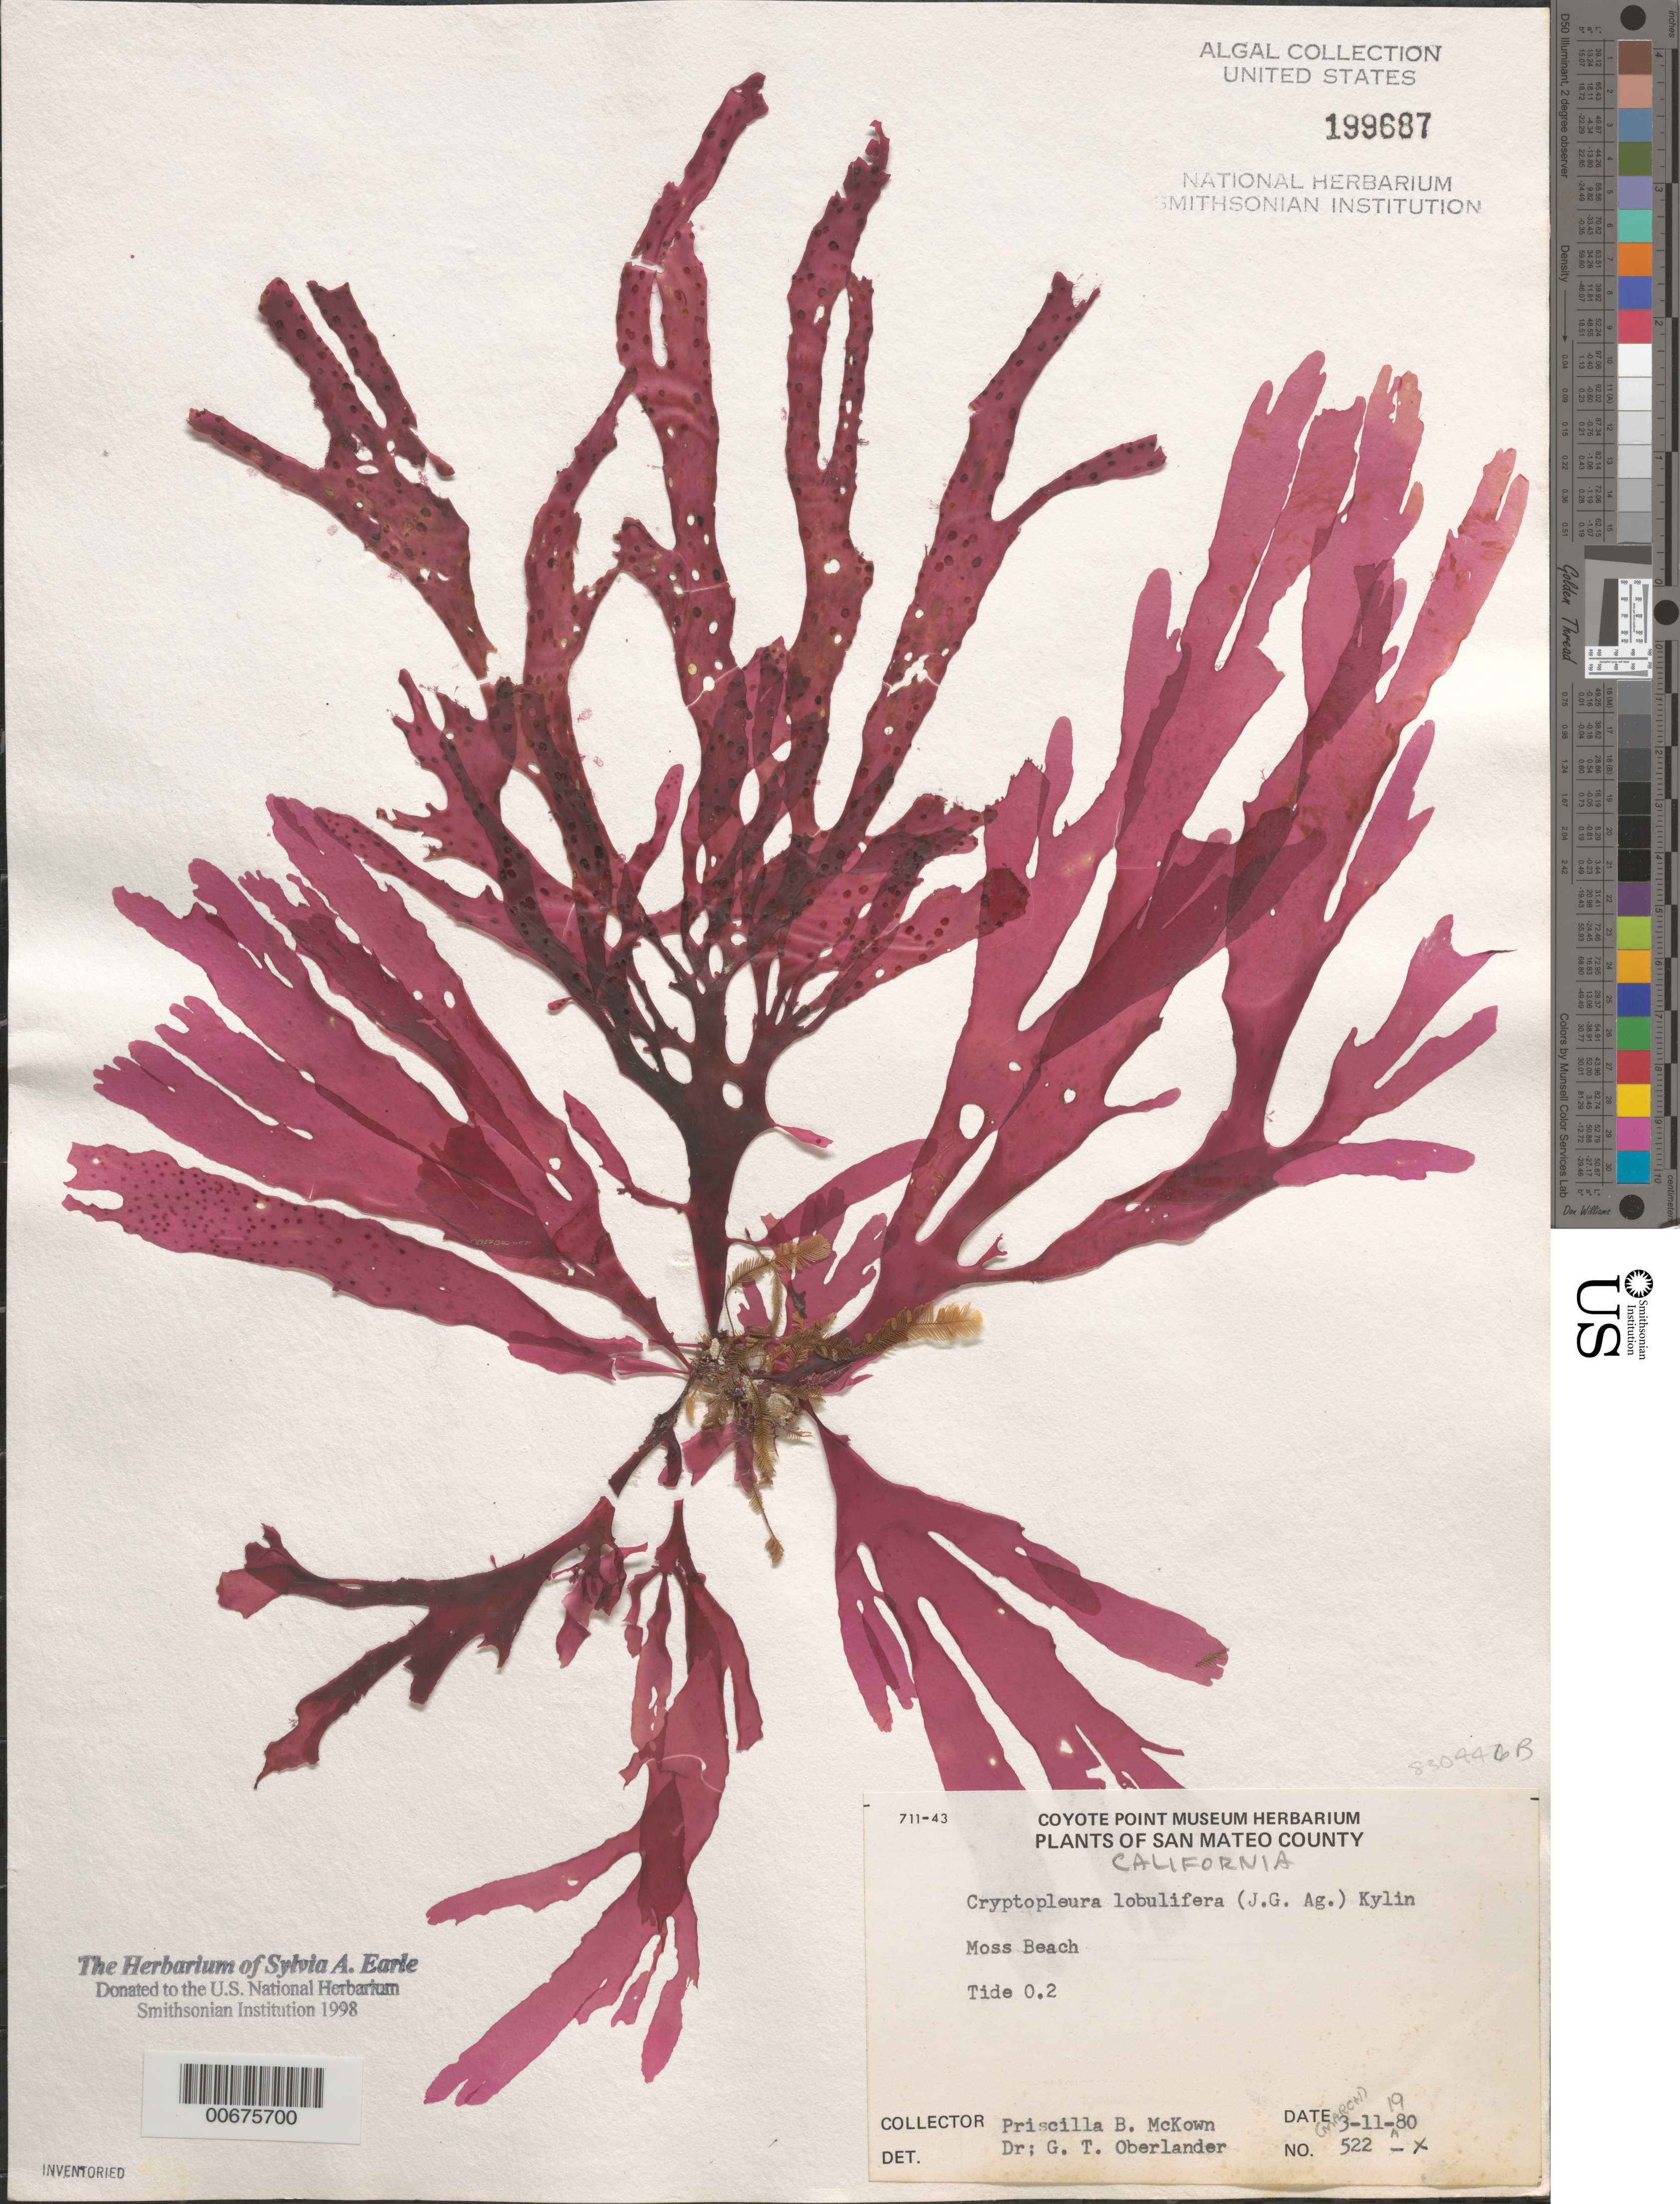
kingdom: Plantae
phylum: Rhodophyta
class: Florideophyceae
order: Ceramiales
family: Delesseriaceae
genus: Cryptopleura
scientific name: Cryptopleura lobulifera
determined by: Oberlander, G. T.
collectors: P. McKown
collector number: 522x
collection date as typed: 11 Mar 1980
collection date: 1980-03-11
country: United States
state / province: California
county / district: San Mateo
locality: Moss Beach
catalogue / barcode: US 199687